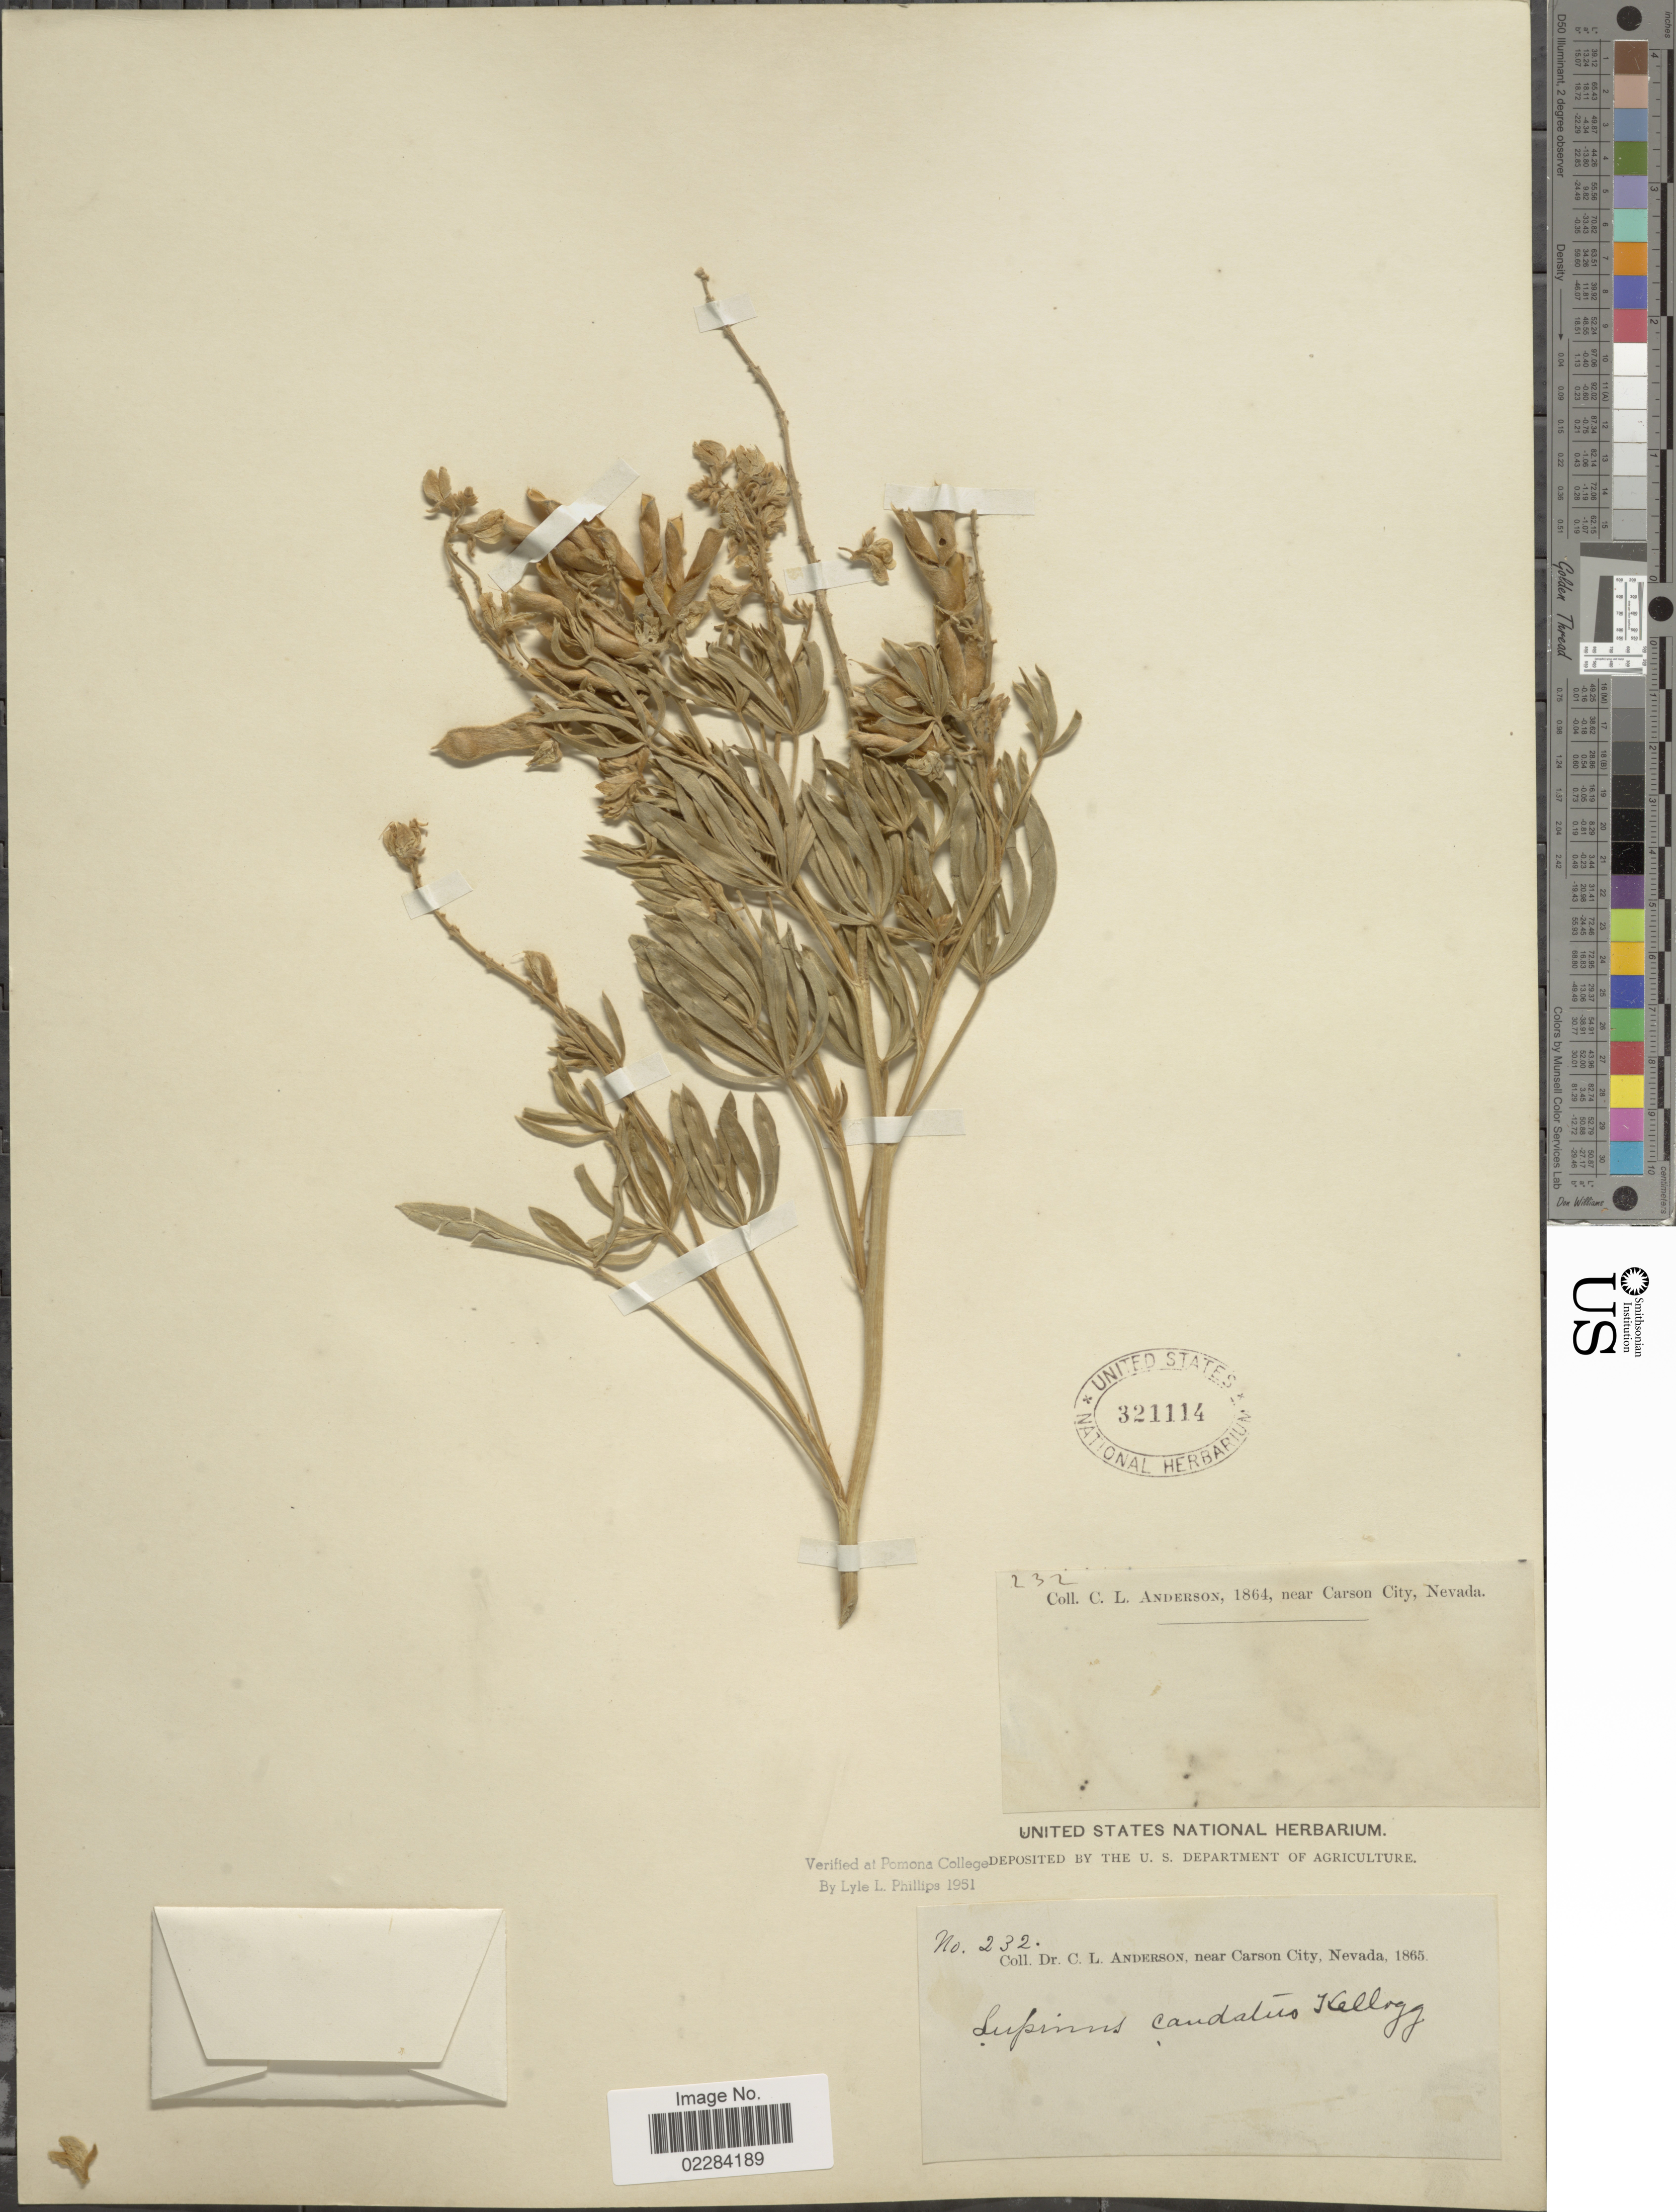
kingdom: Plantae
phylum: Tracheophyta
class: Magnoliopsida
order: Fabales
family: Fabaceae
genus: Lupinus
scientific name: Lupinus caudatus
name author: Kellogg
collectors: C. L. Anderson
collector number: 232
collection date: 1864/1865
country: United States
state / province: Nevada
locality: Near Carson City.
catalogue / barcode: US 321114